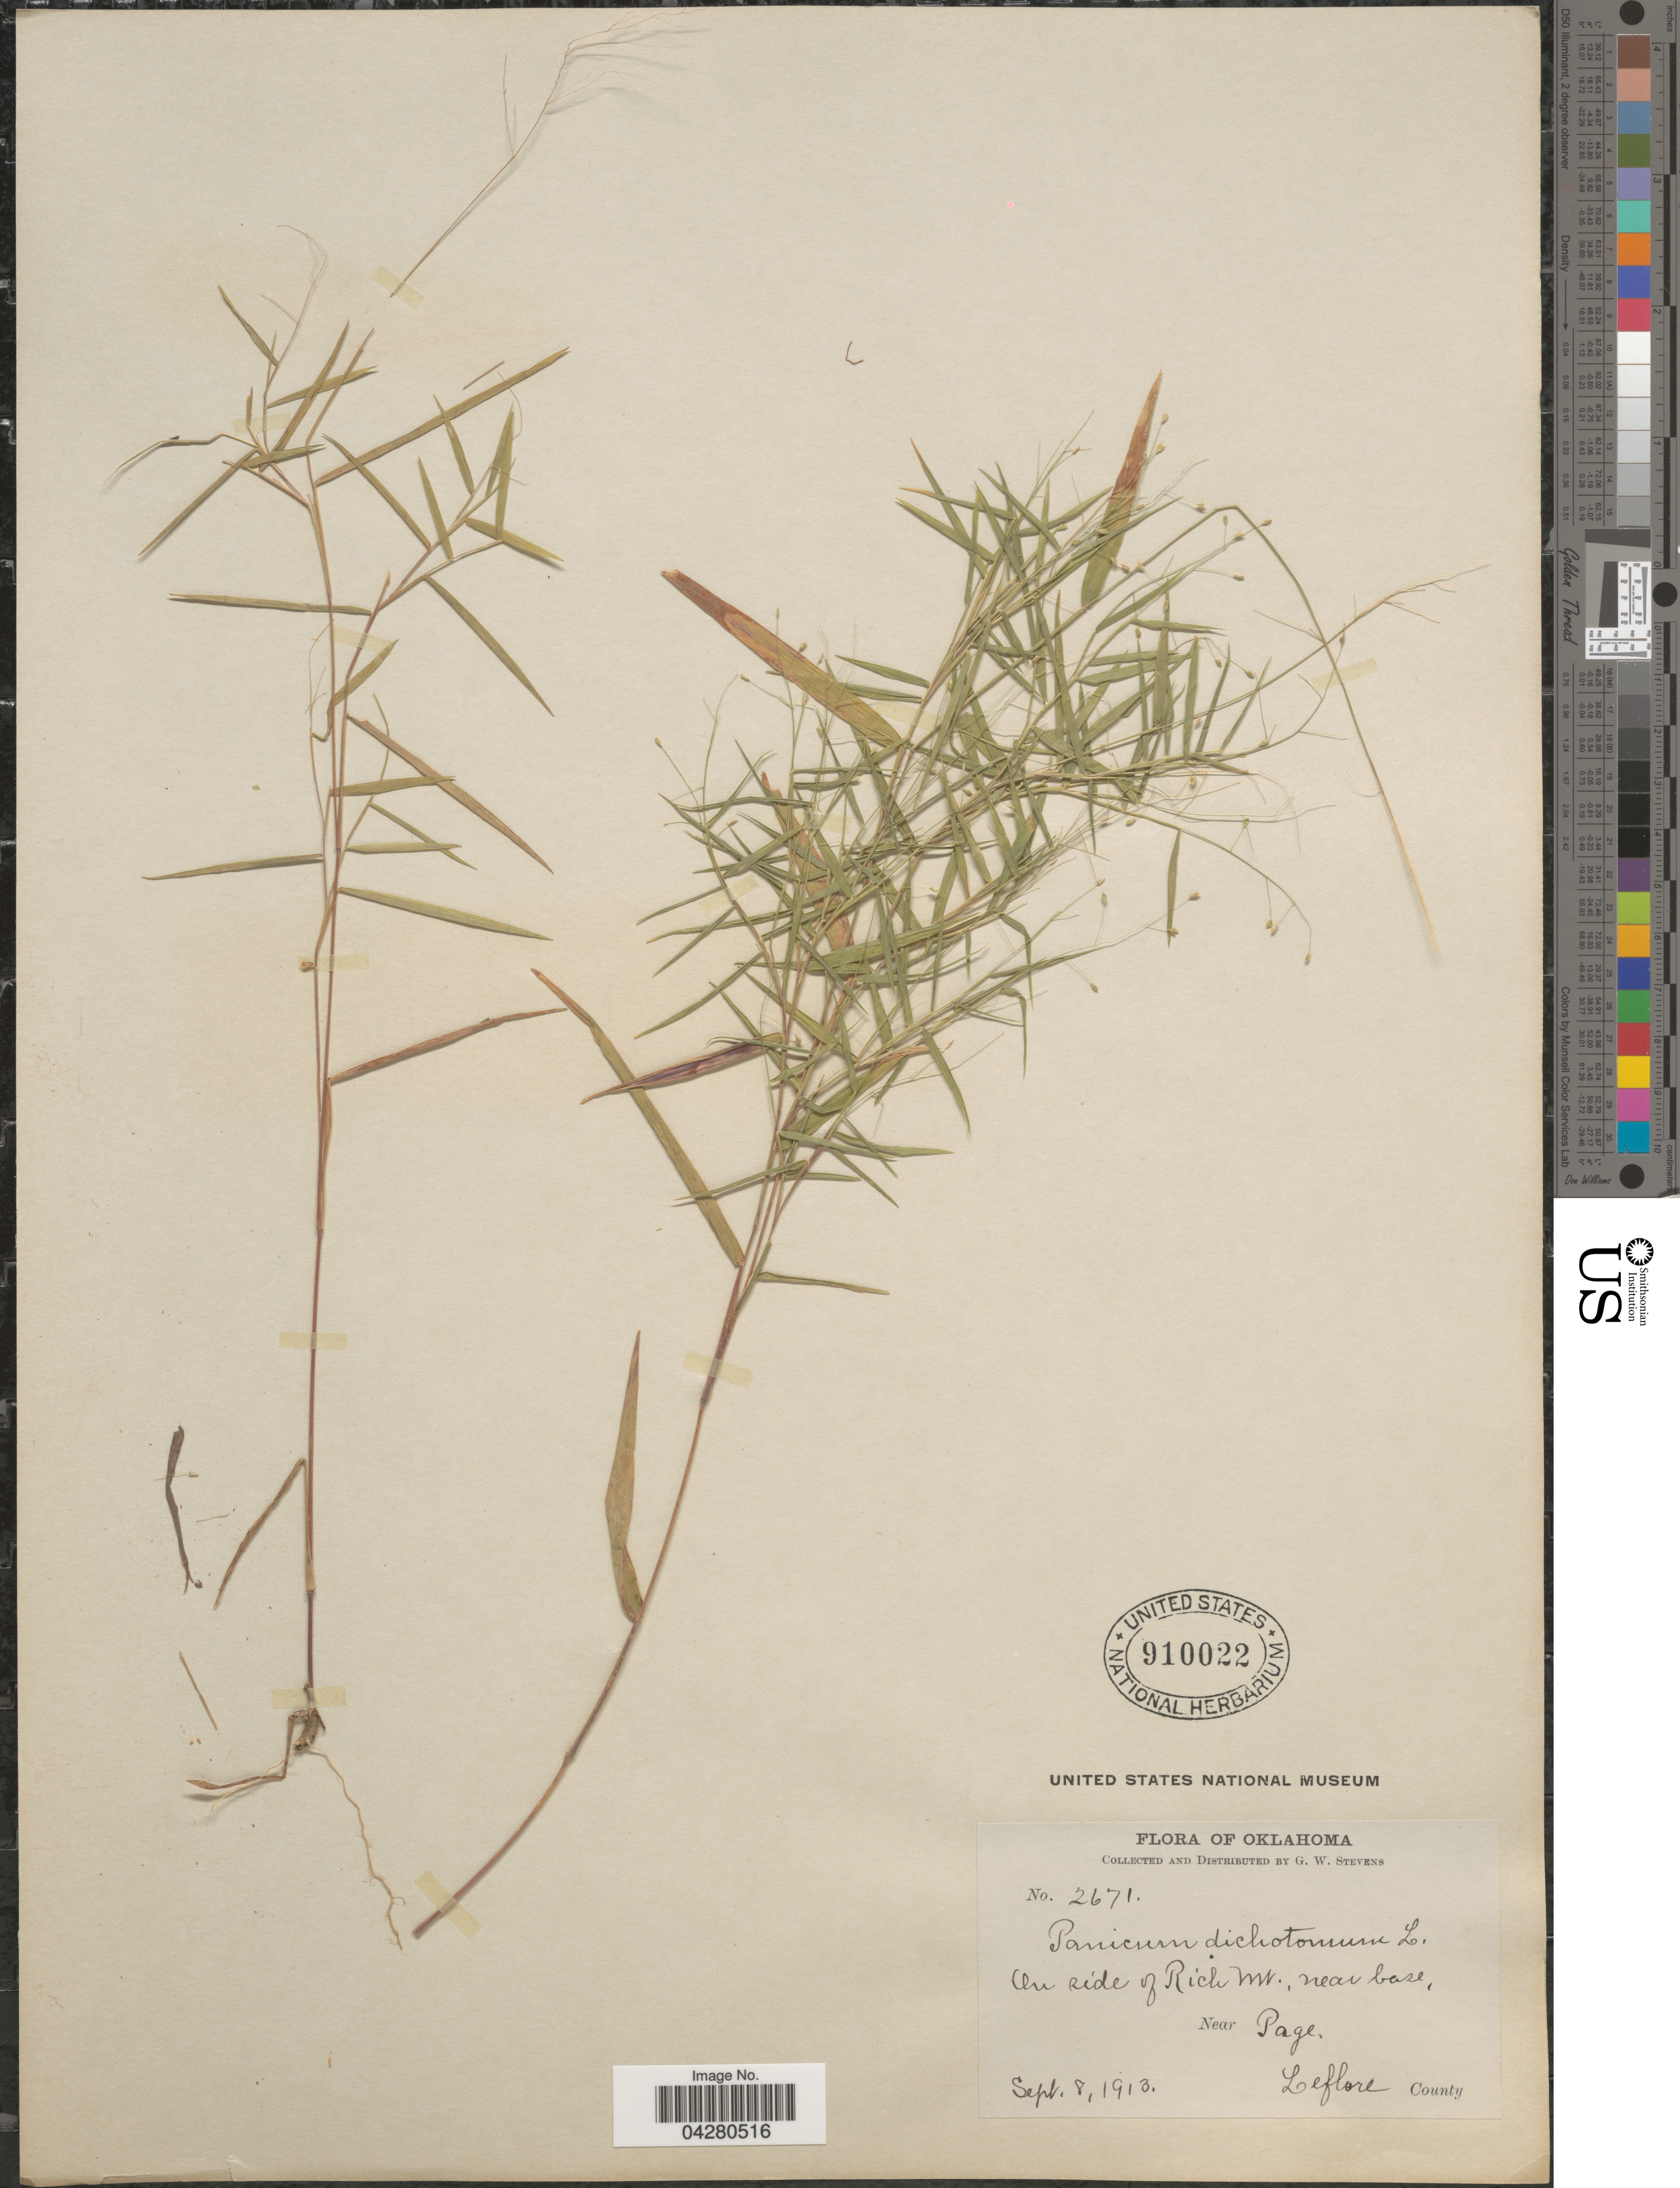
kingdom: Plantae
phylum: Tracheophyta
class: Liliopsida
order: Poales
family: Poaceae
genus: Dichanthelium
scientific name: Dichanthelium dichotomum var. dichotomum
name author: (L.) Gould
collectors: G. W. Stevens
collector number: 2671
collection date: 1913-09-08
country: United States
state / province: Oklahoma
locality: On side of Rich Mt. near base, Near Page, Leflore County.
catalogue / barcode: US 910022